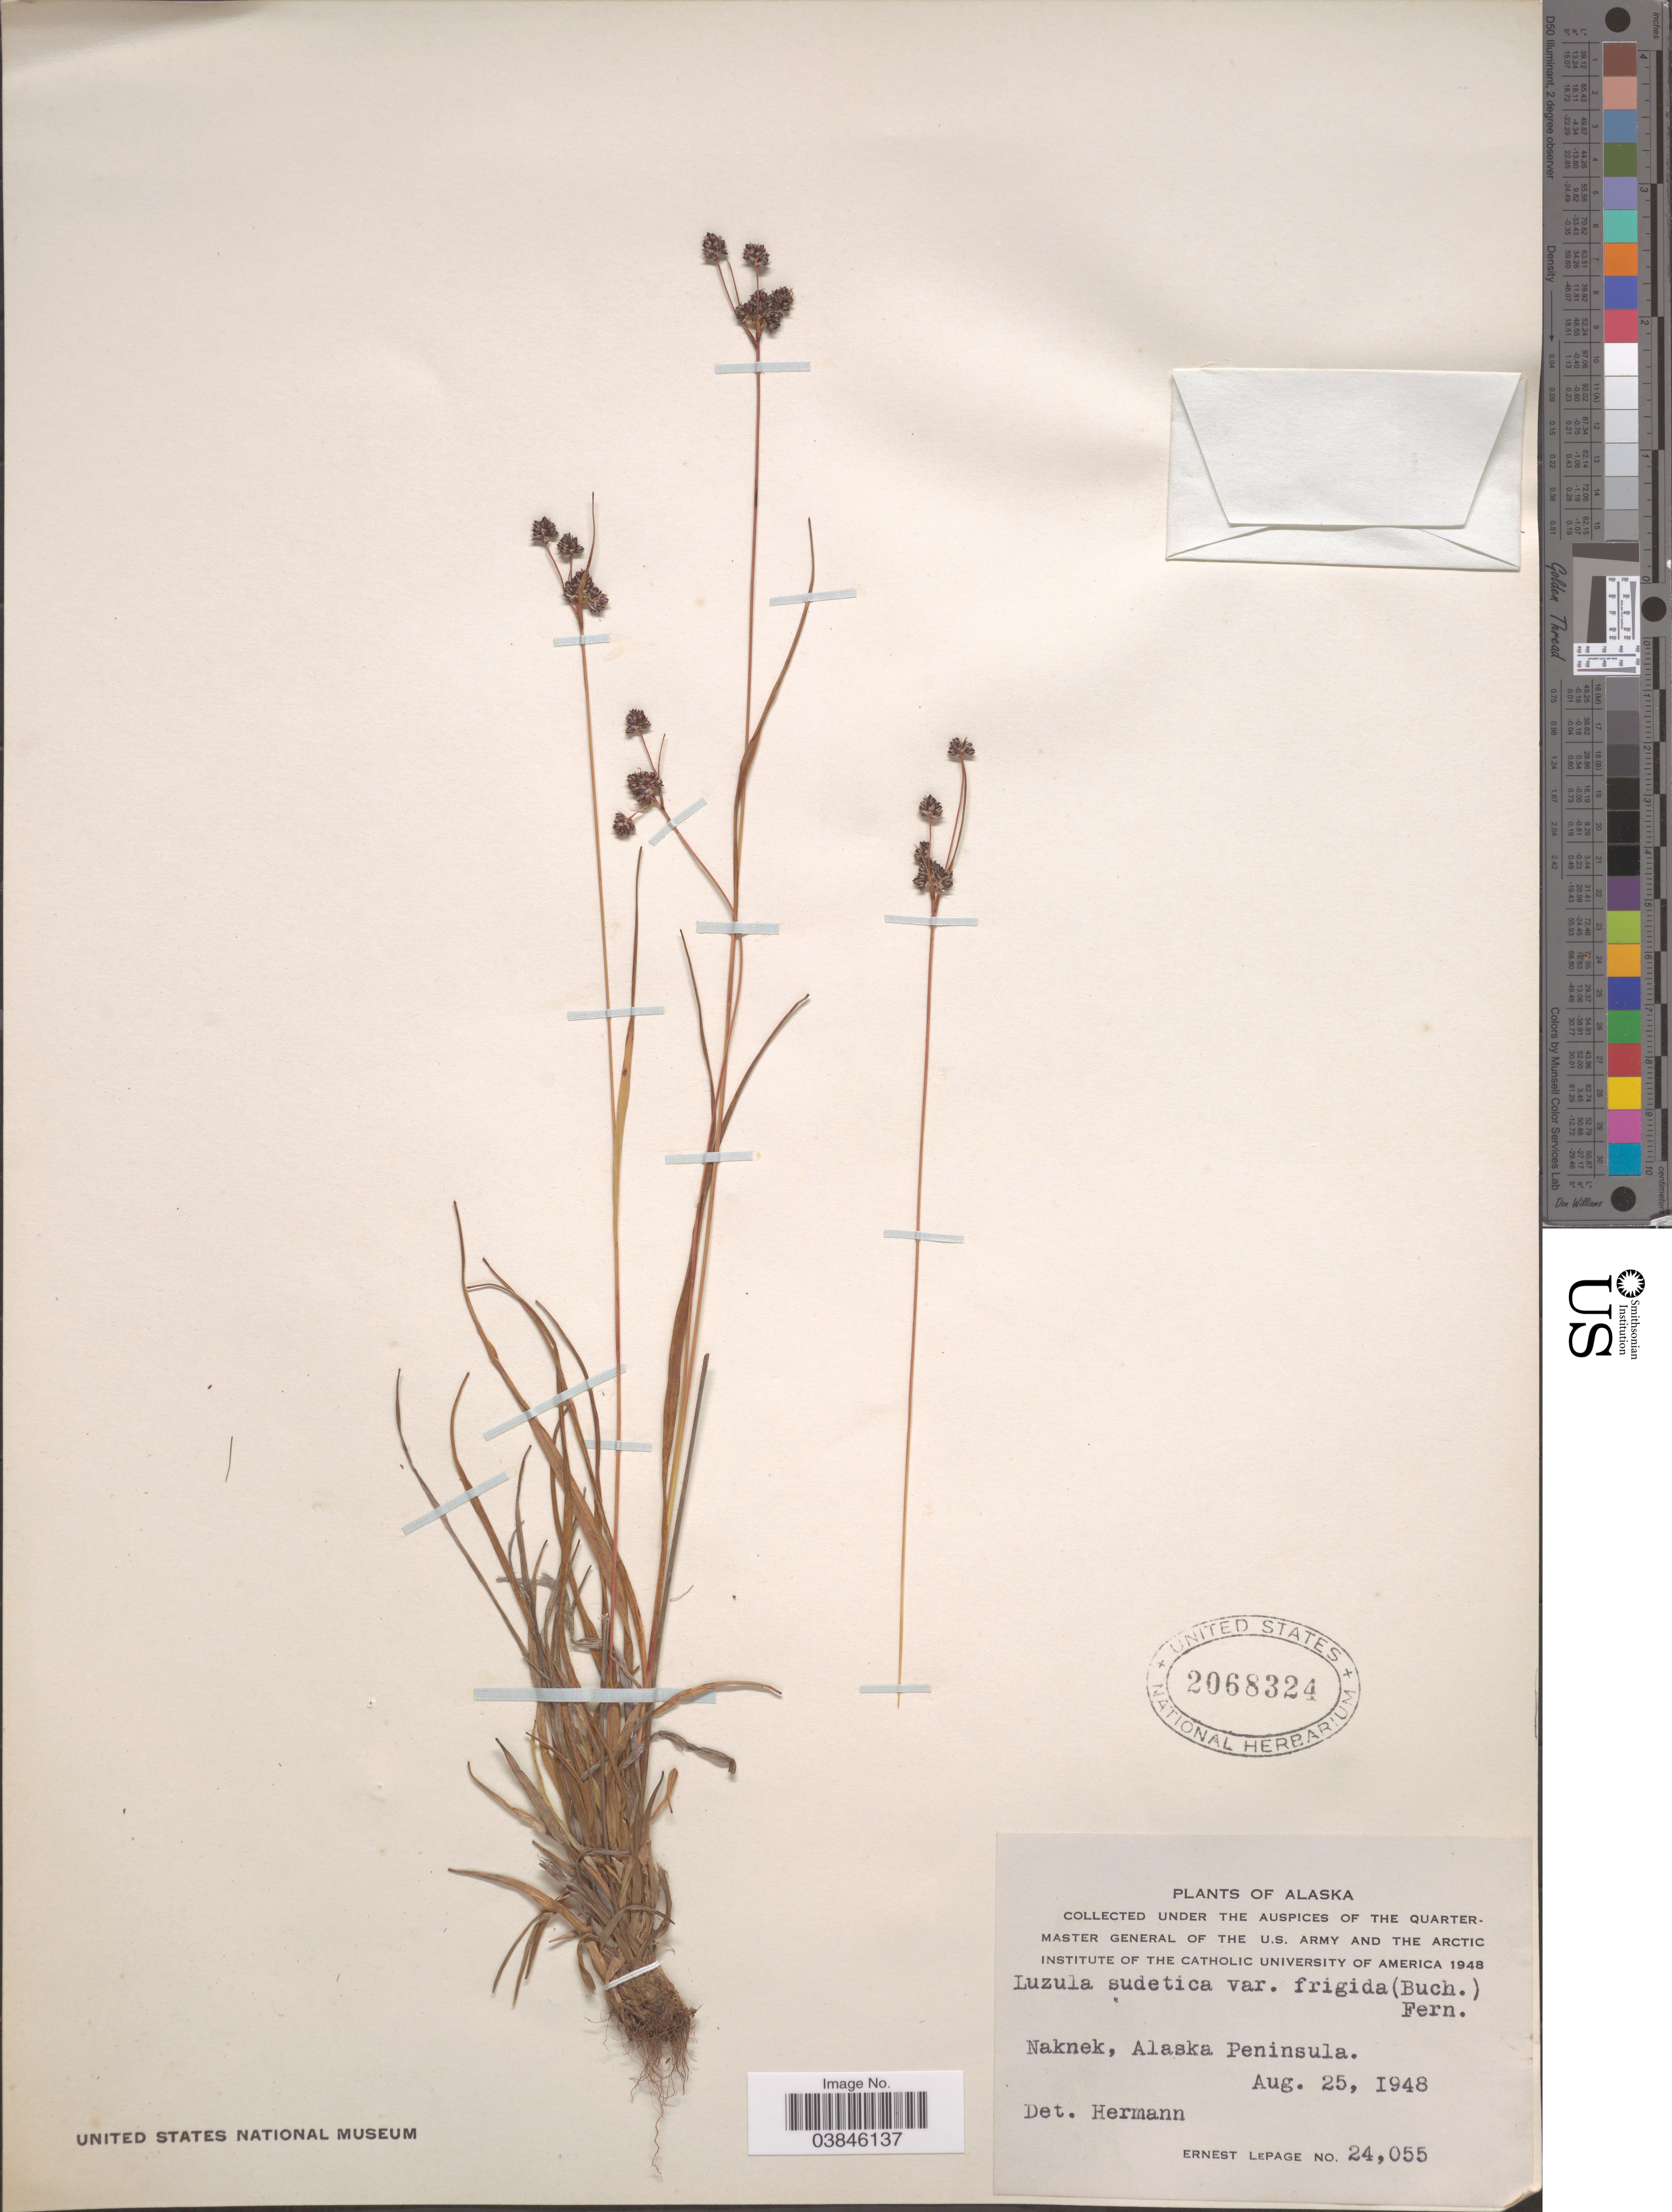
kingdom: Plantae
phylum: Tracheophyta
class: Liliopsida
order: Poales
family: Juncaceae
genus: Luzula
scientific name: Luzula multiflora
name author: (Ehrh.) Lej.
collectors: E. Lepage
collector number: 24055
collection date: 1948-08-25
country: United States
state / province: Alaska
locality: Naknek, Alaska Peninsula.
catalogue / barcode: US 2068324